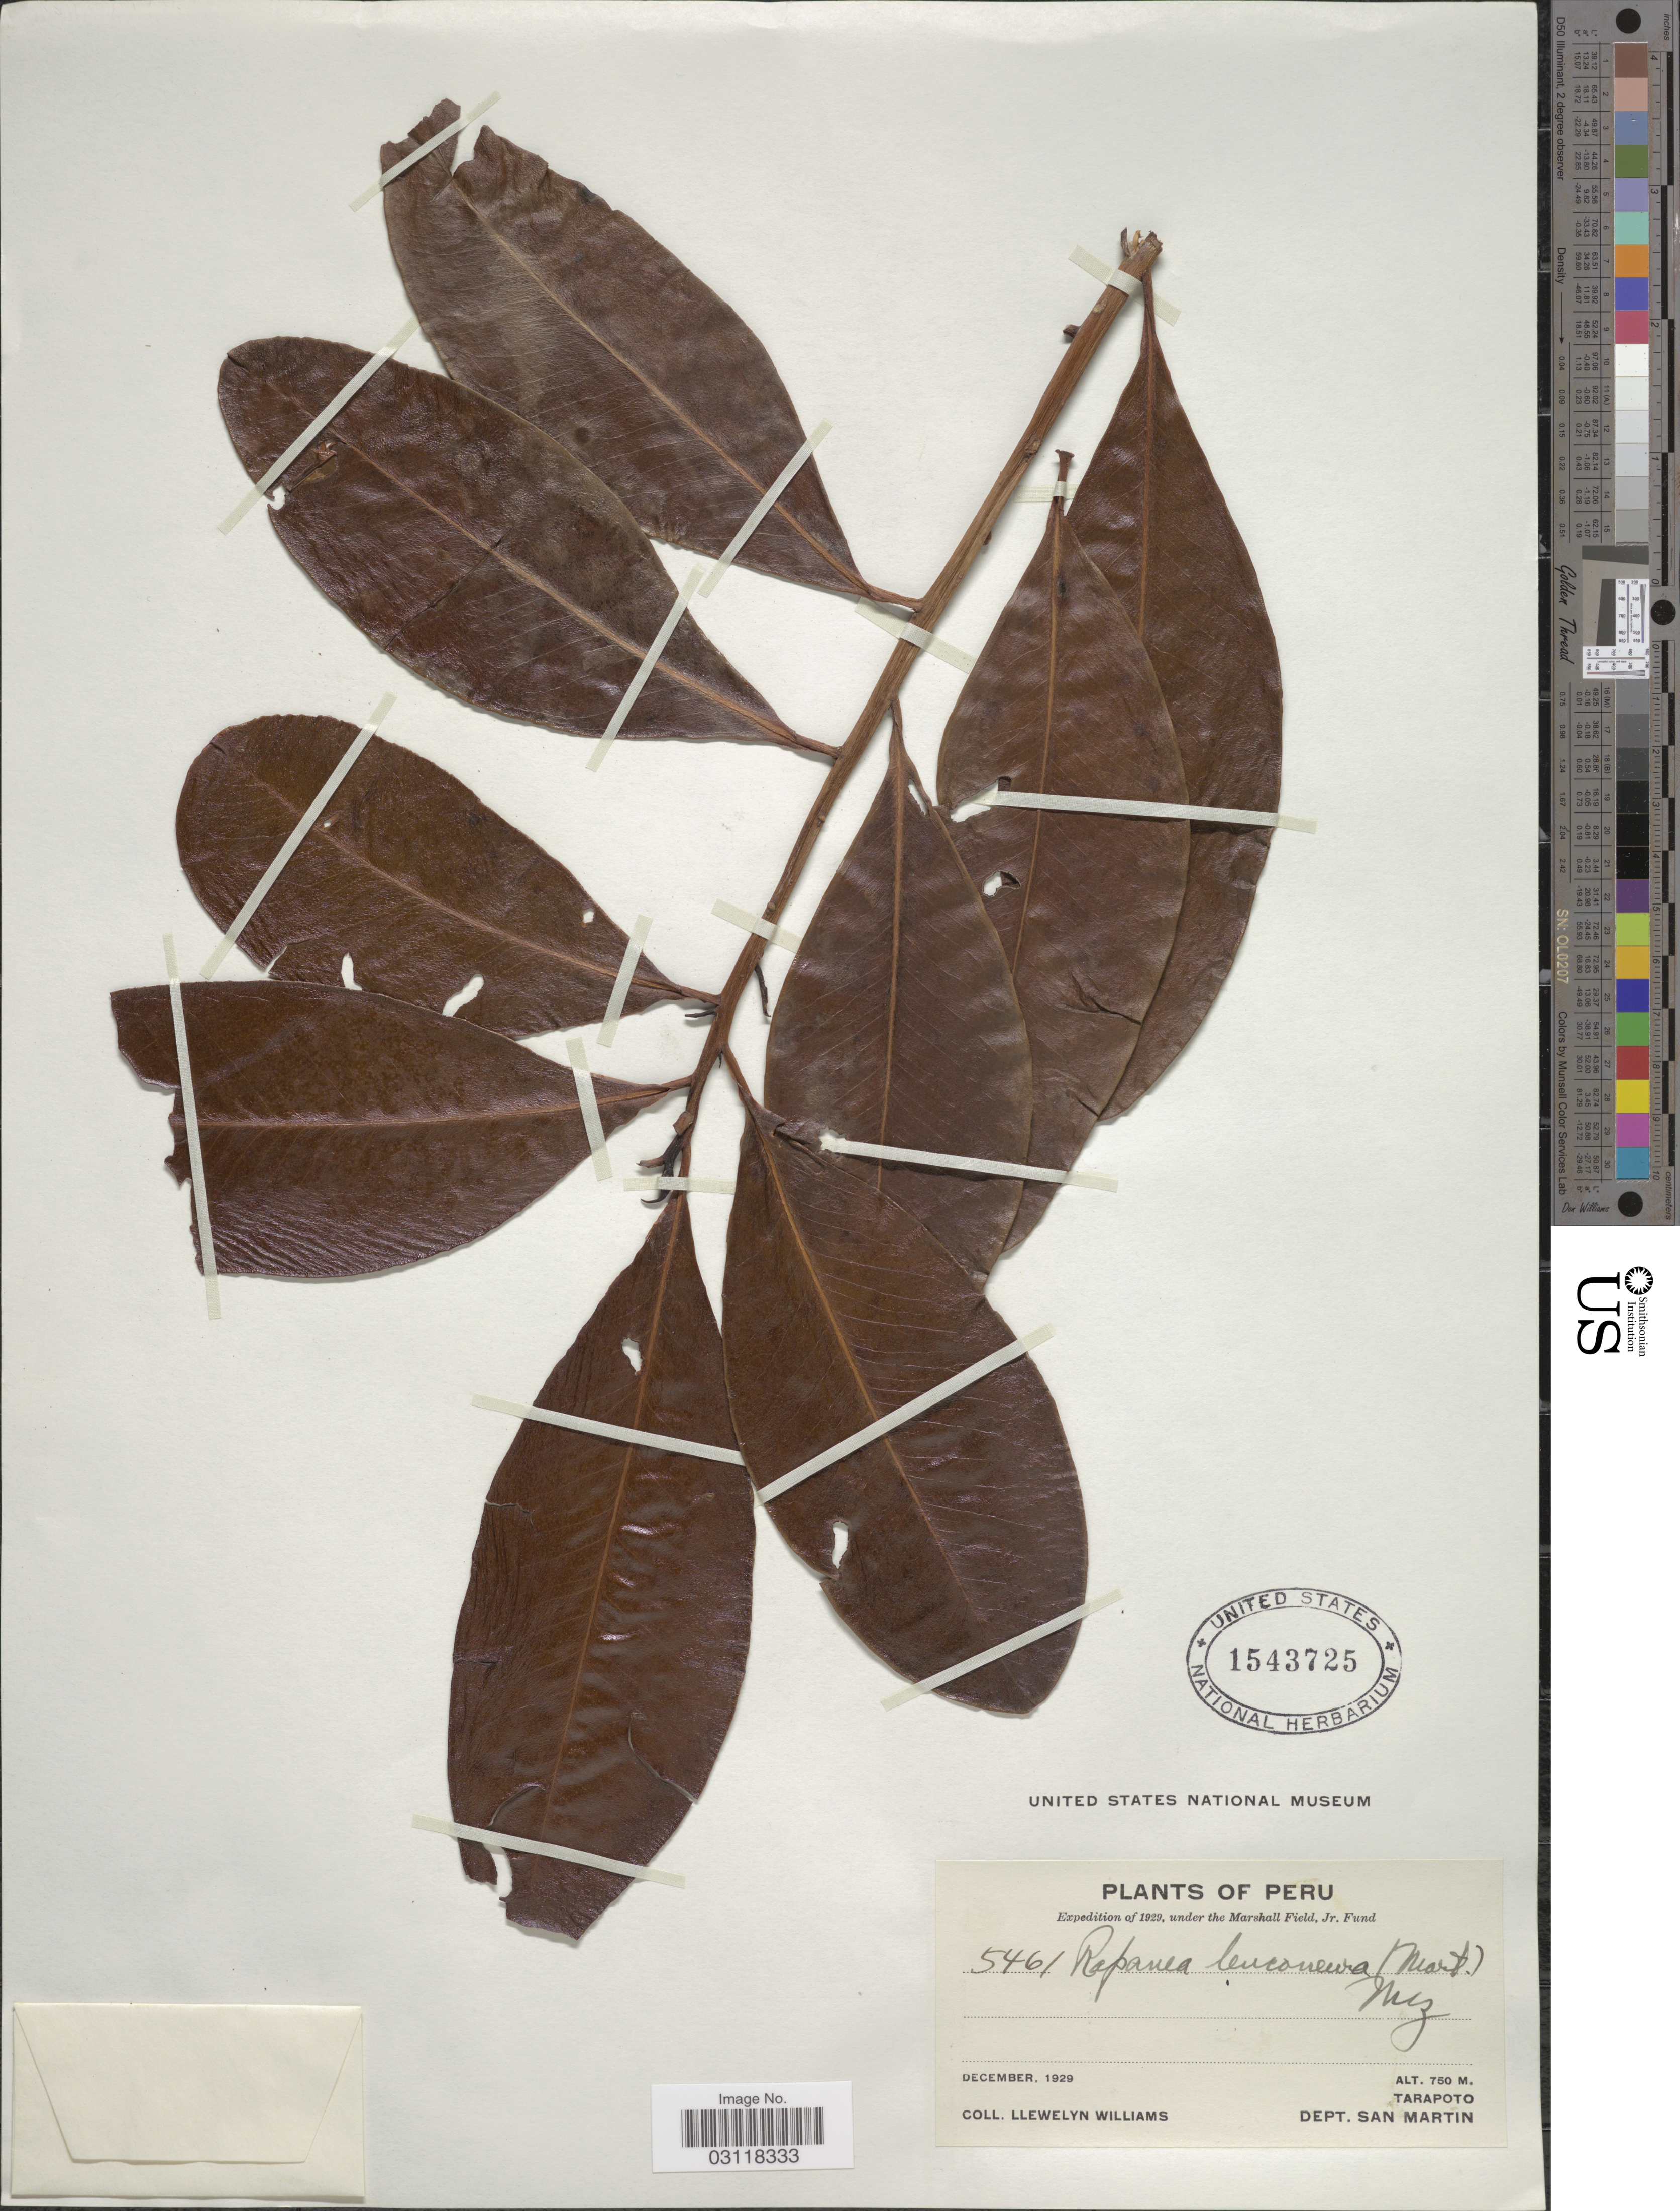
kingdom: Plantae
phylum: Tracheophyta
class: Magnoliopsida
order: Ericales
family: Primulaceae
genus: Rapanea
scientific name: Rapanea leuconeura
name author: (Mart.) Mez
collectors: Ll. Williams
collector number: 5461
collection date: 1929-12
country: Peru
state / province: San Martín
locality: Tarapoto. Dept. San Martin.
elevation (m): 750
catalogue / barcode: US 1543725